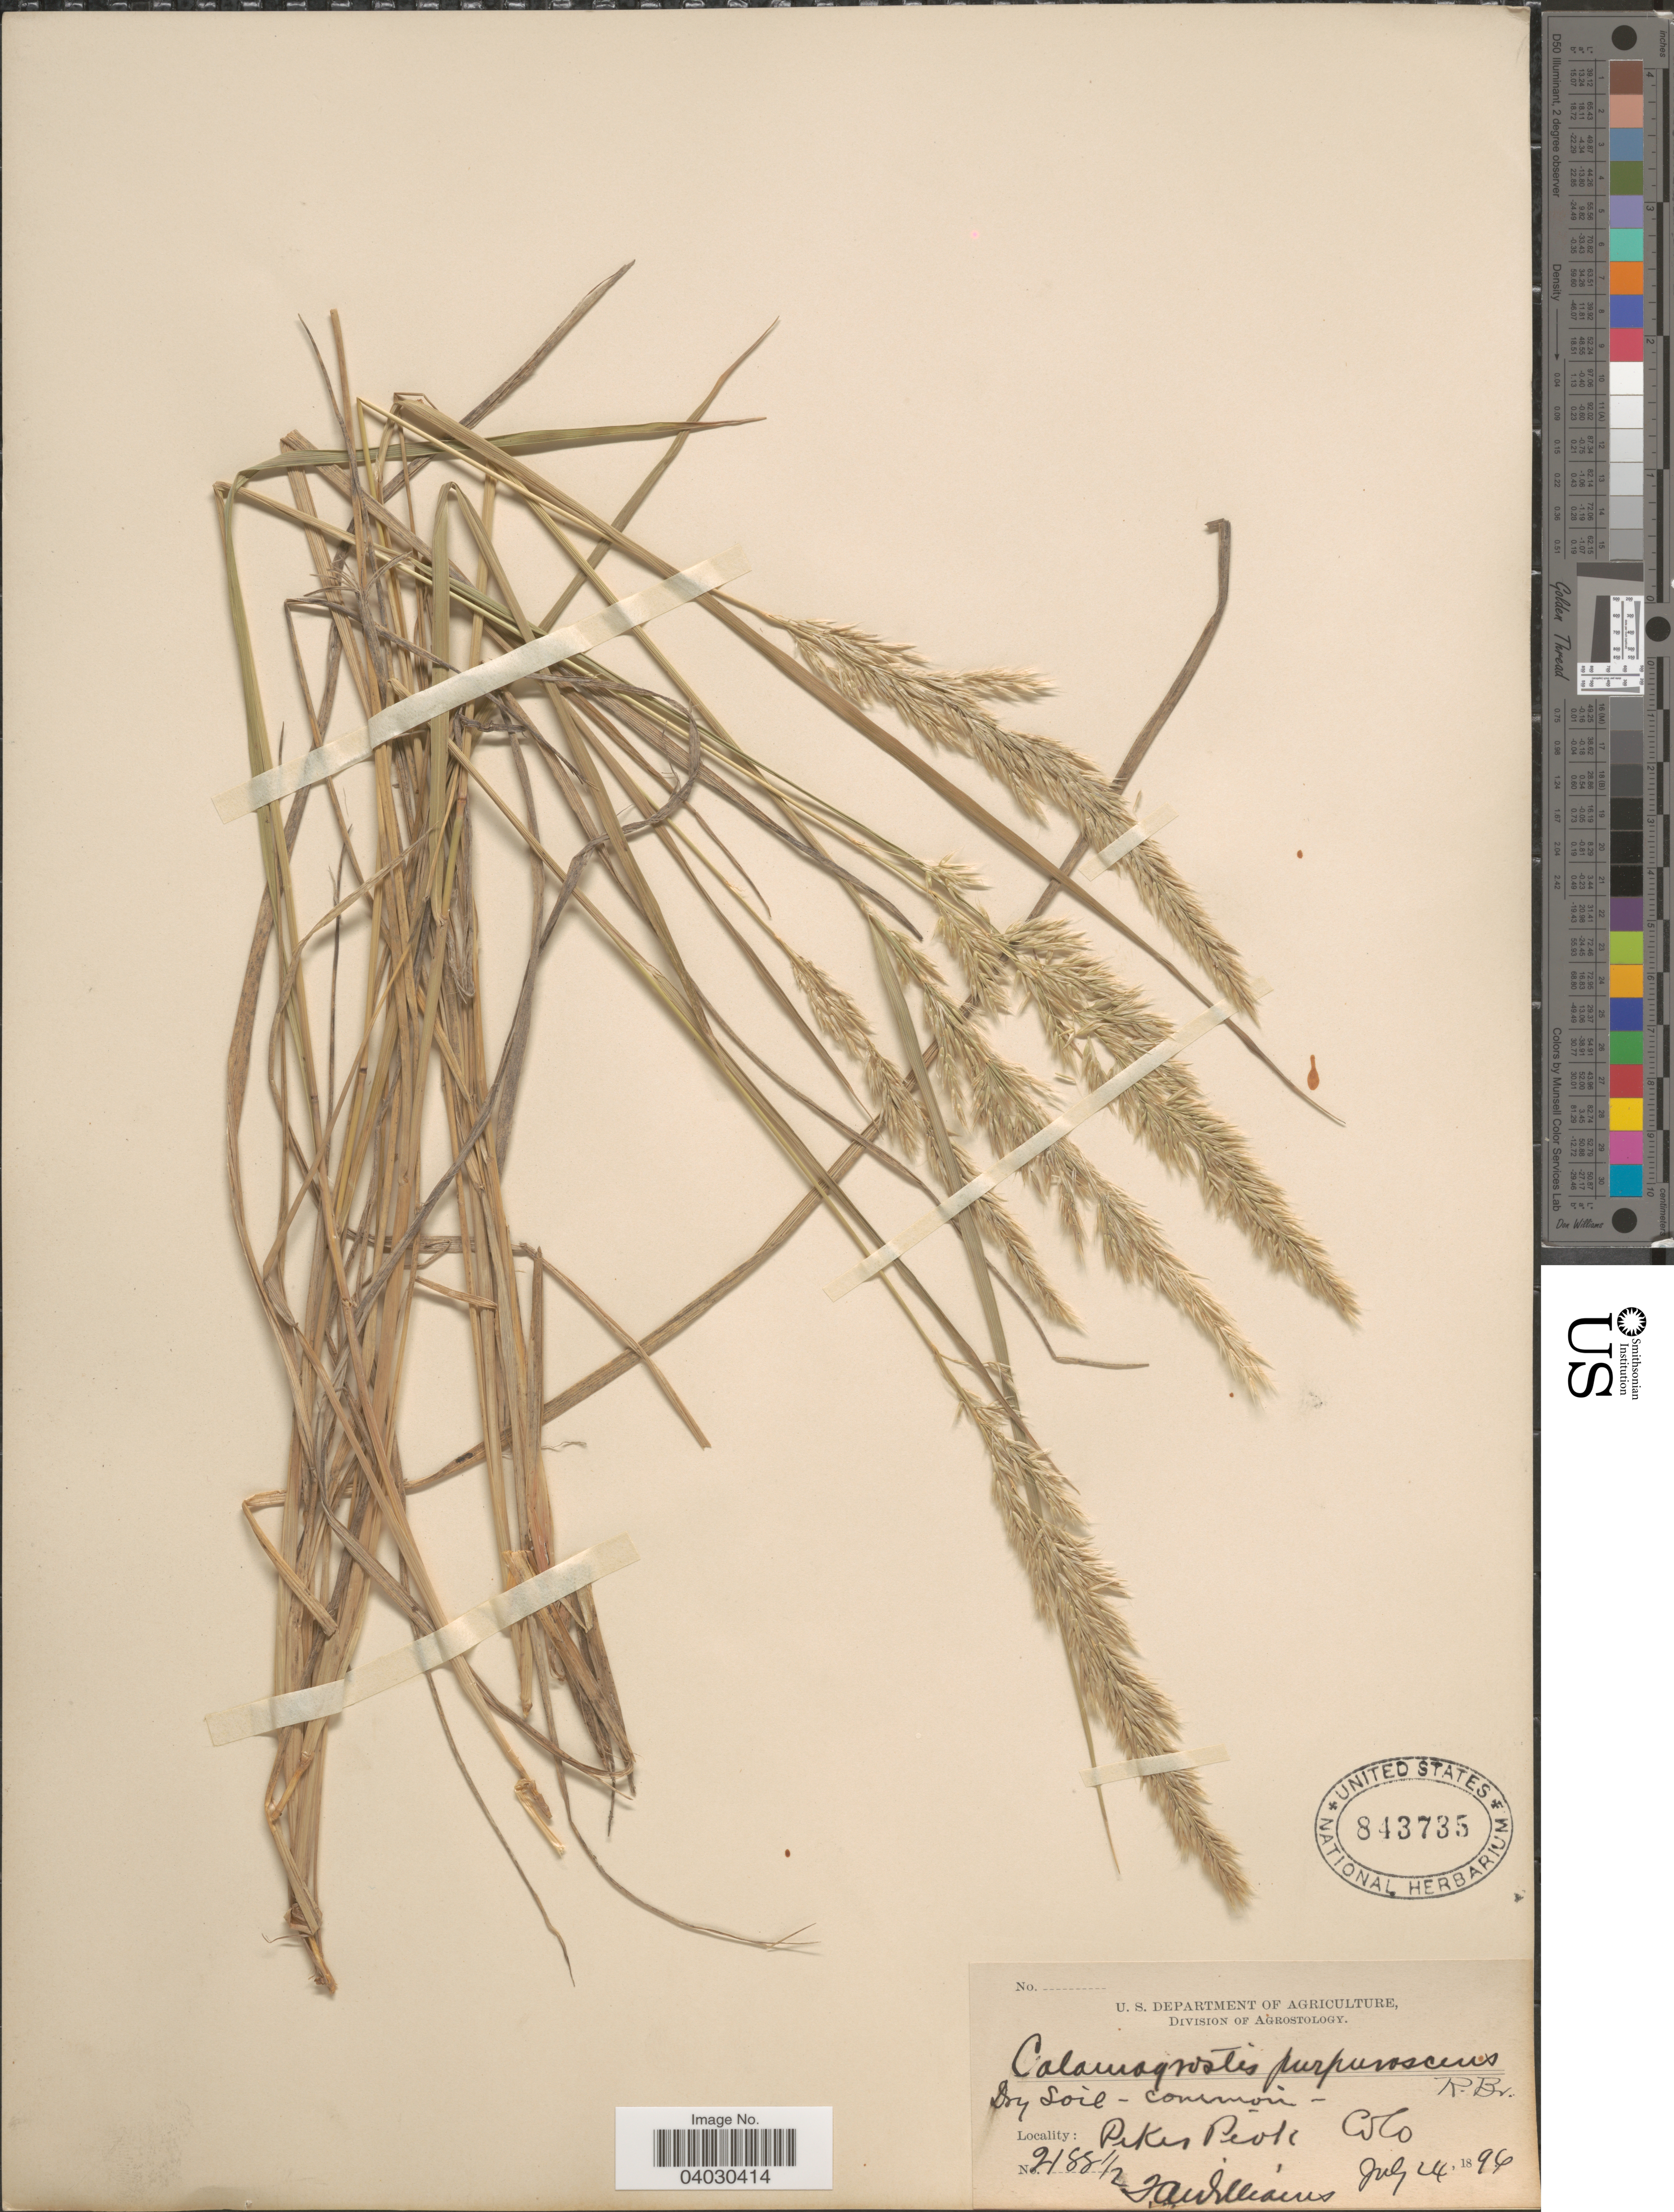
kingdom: Plantae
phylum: Tracheophyta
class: Liliopsida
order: Poales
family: Poaceae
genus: Calamagrostis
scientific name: Calamagrostis purpurascens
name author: R. Br.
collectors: T. A. Williams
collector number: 2188½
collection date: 1896-07-24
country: United States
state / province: Colorado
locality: Pikes Peak.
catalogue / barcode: US 843735